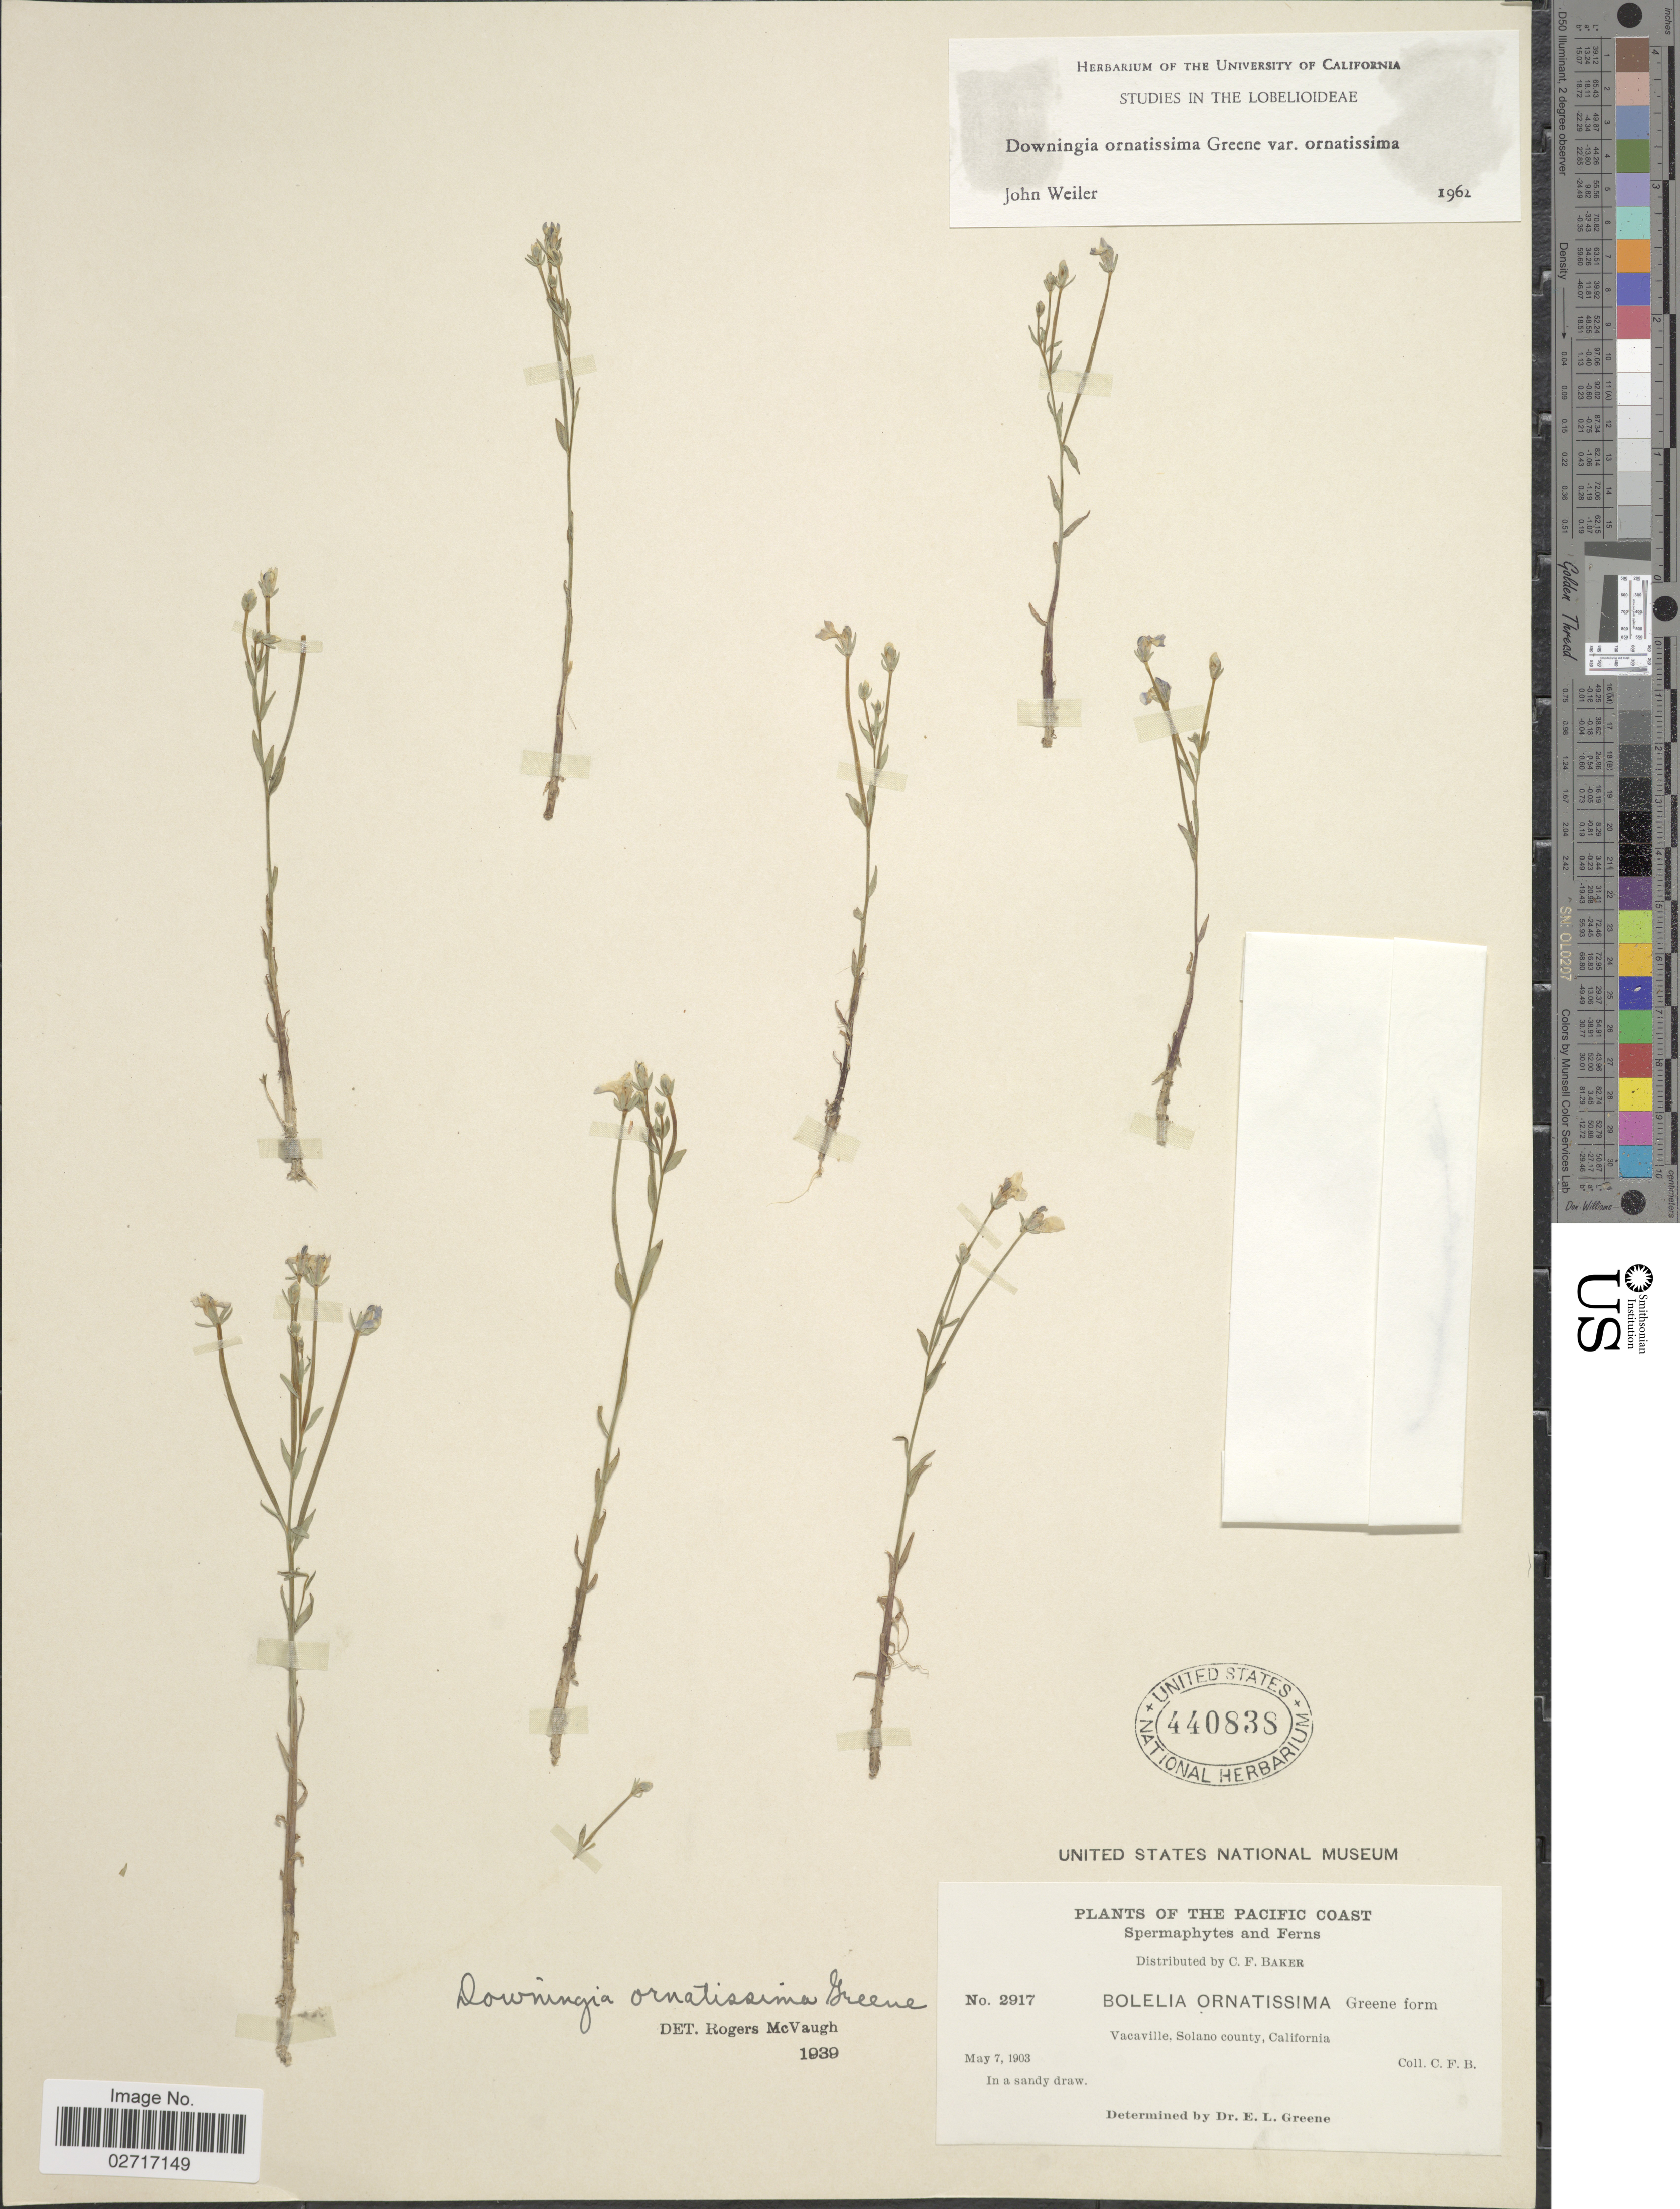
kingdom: Plantae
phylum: Tracheophyta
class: Magnoliopsida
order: Asterales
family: Campanulaceae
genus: Downingia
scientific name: Downingia ornatissima var. ornatissima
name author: Greene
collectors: C. F. Baker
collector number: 2917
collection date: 1903-05-07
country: United States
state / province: California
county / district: Solano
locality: The Pacific Coast, Vacaville, Solano County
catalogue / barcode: US 440838